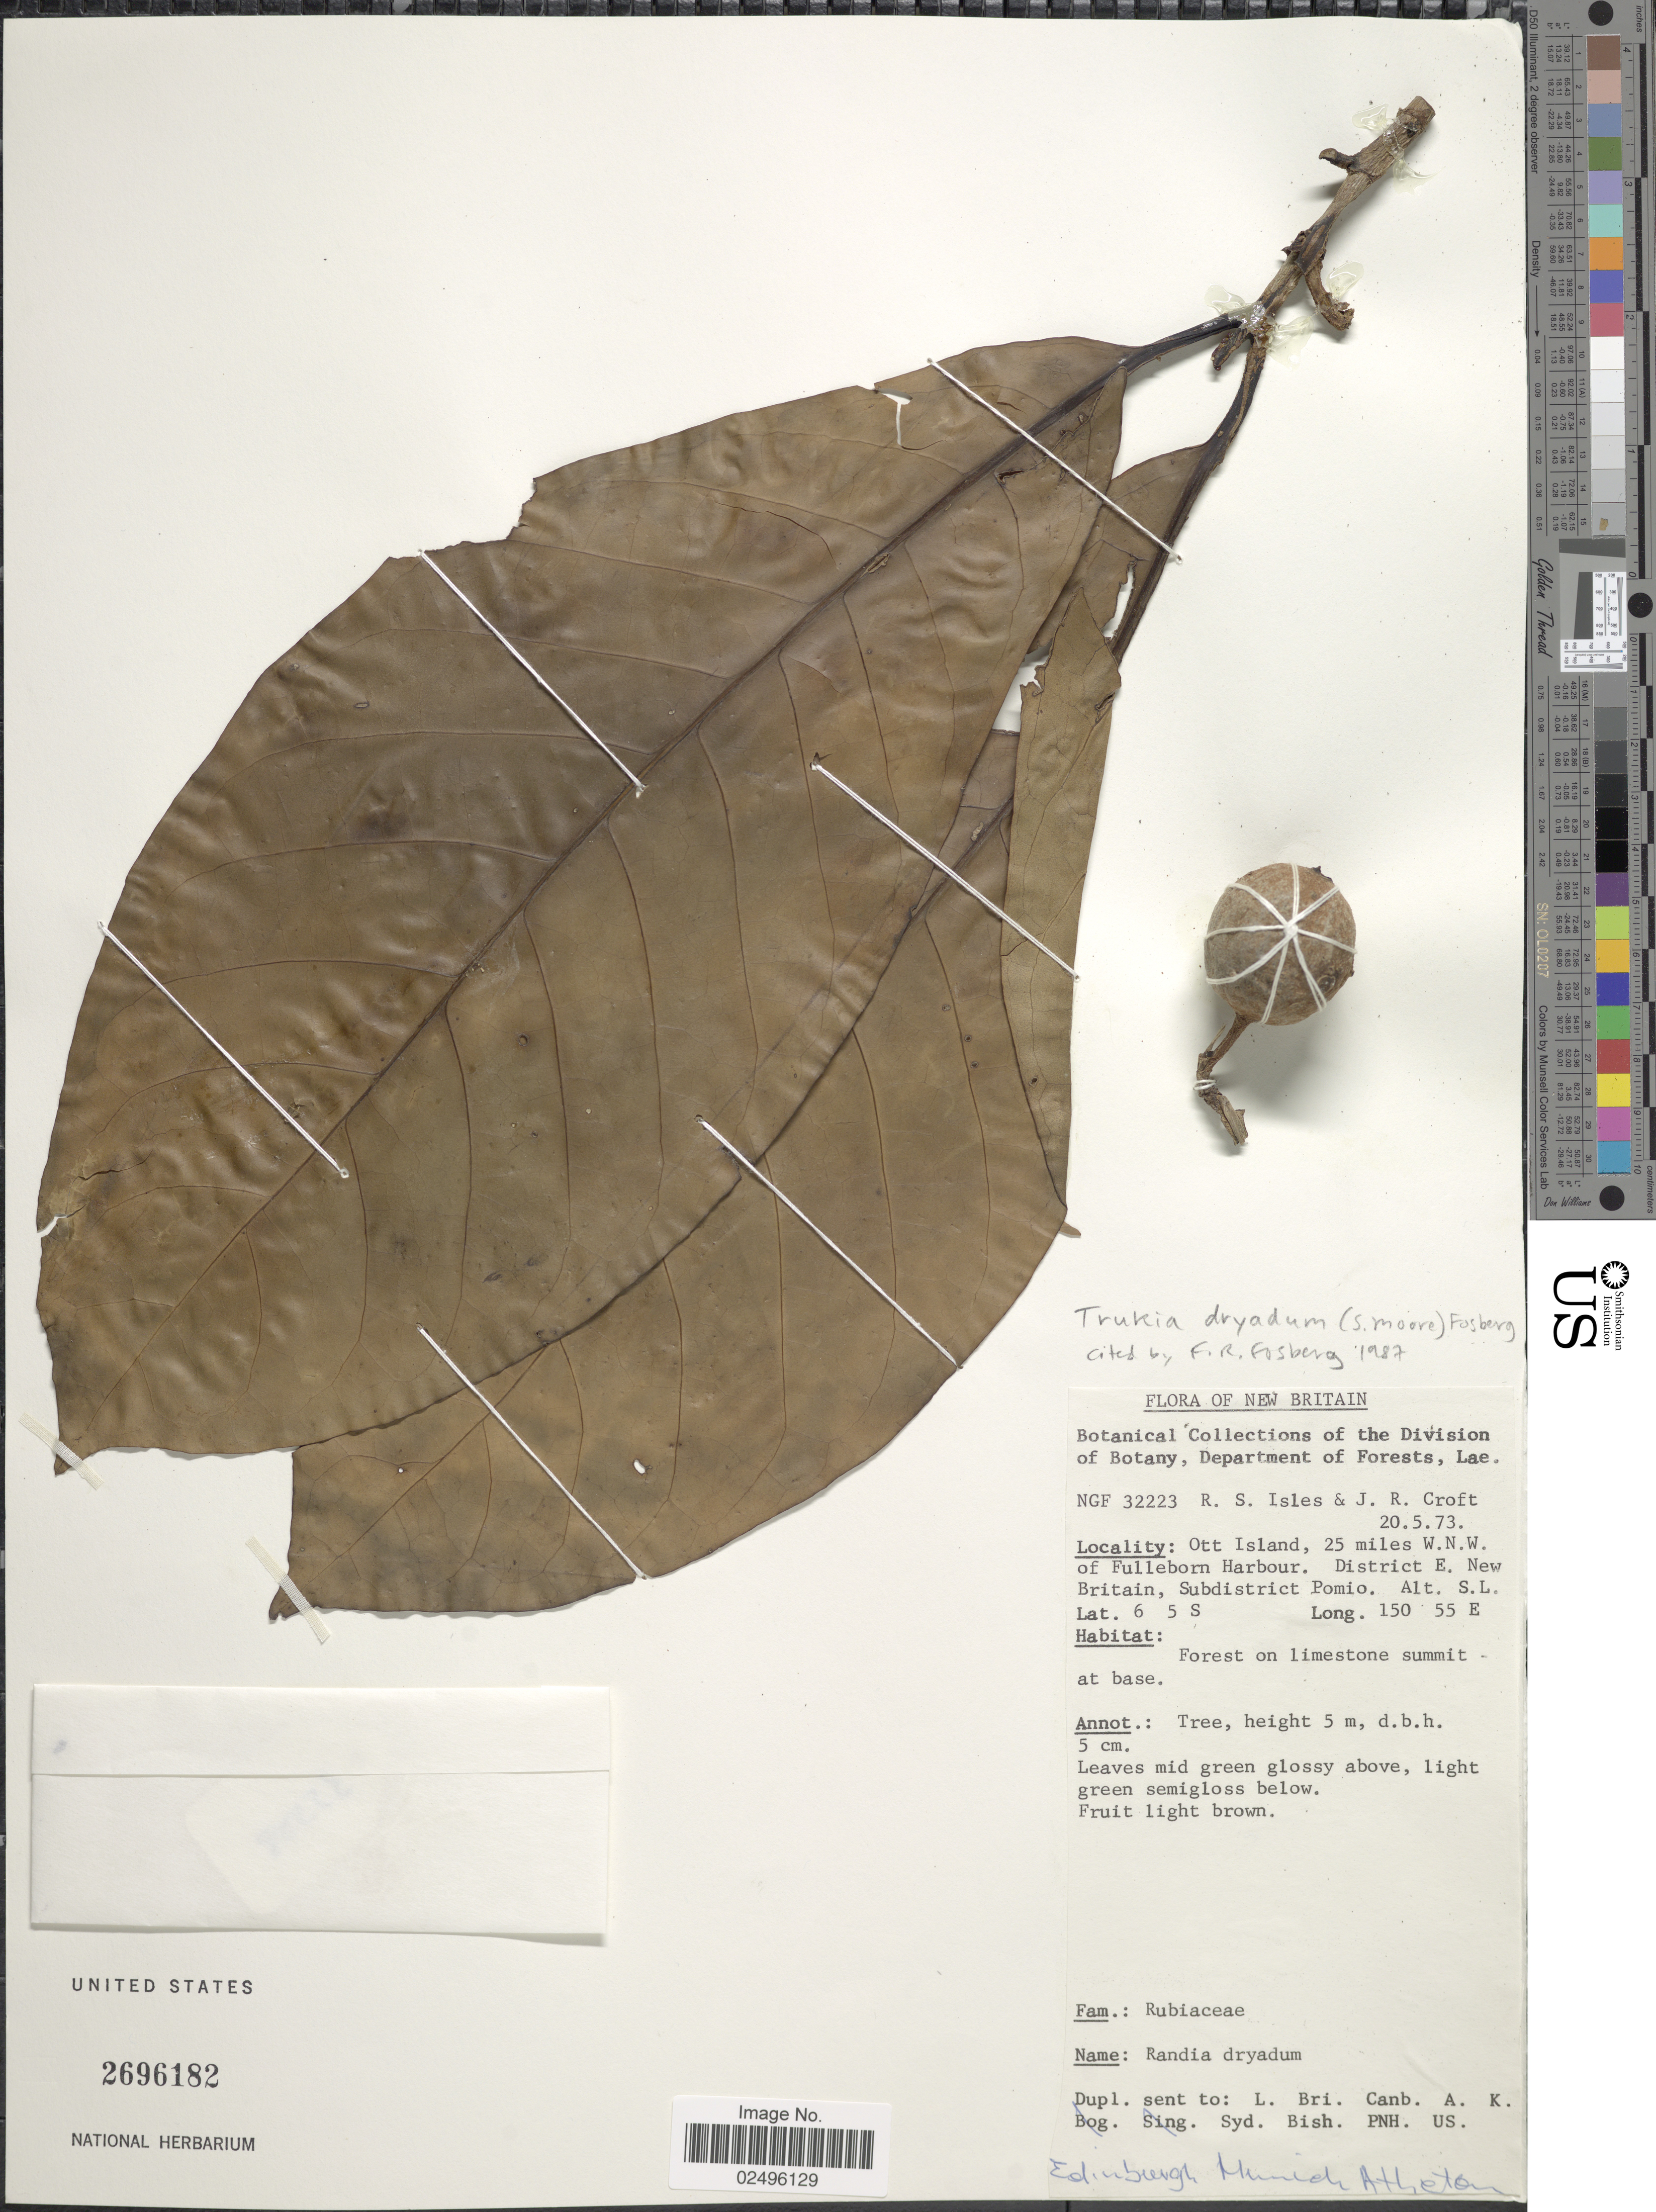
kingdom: Plantae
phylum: Tracheophyta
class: Magnoliopsida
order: Gentianales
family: Rubiaceae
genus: Trukia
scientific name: Trukia dryadum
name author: (S. Moore) Fosberg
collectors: R. Isles & J. R. Croft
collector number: NGF 32223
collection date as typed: Transcribed d/m/y: 20/5/73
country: Papua New Guinea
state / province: East New Britain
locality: New Britain, Ott Island, 25 miles W.N.W. of Fulleborn Harbour. District E New Britain, Subdistrict Pomio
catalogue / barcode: US 2696182